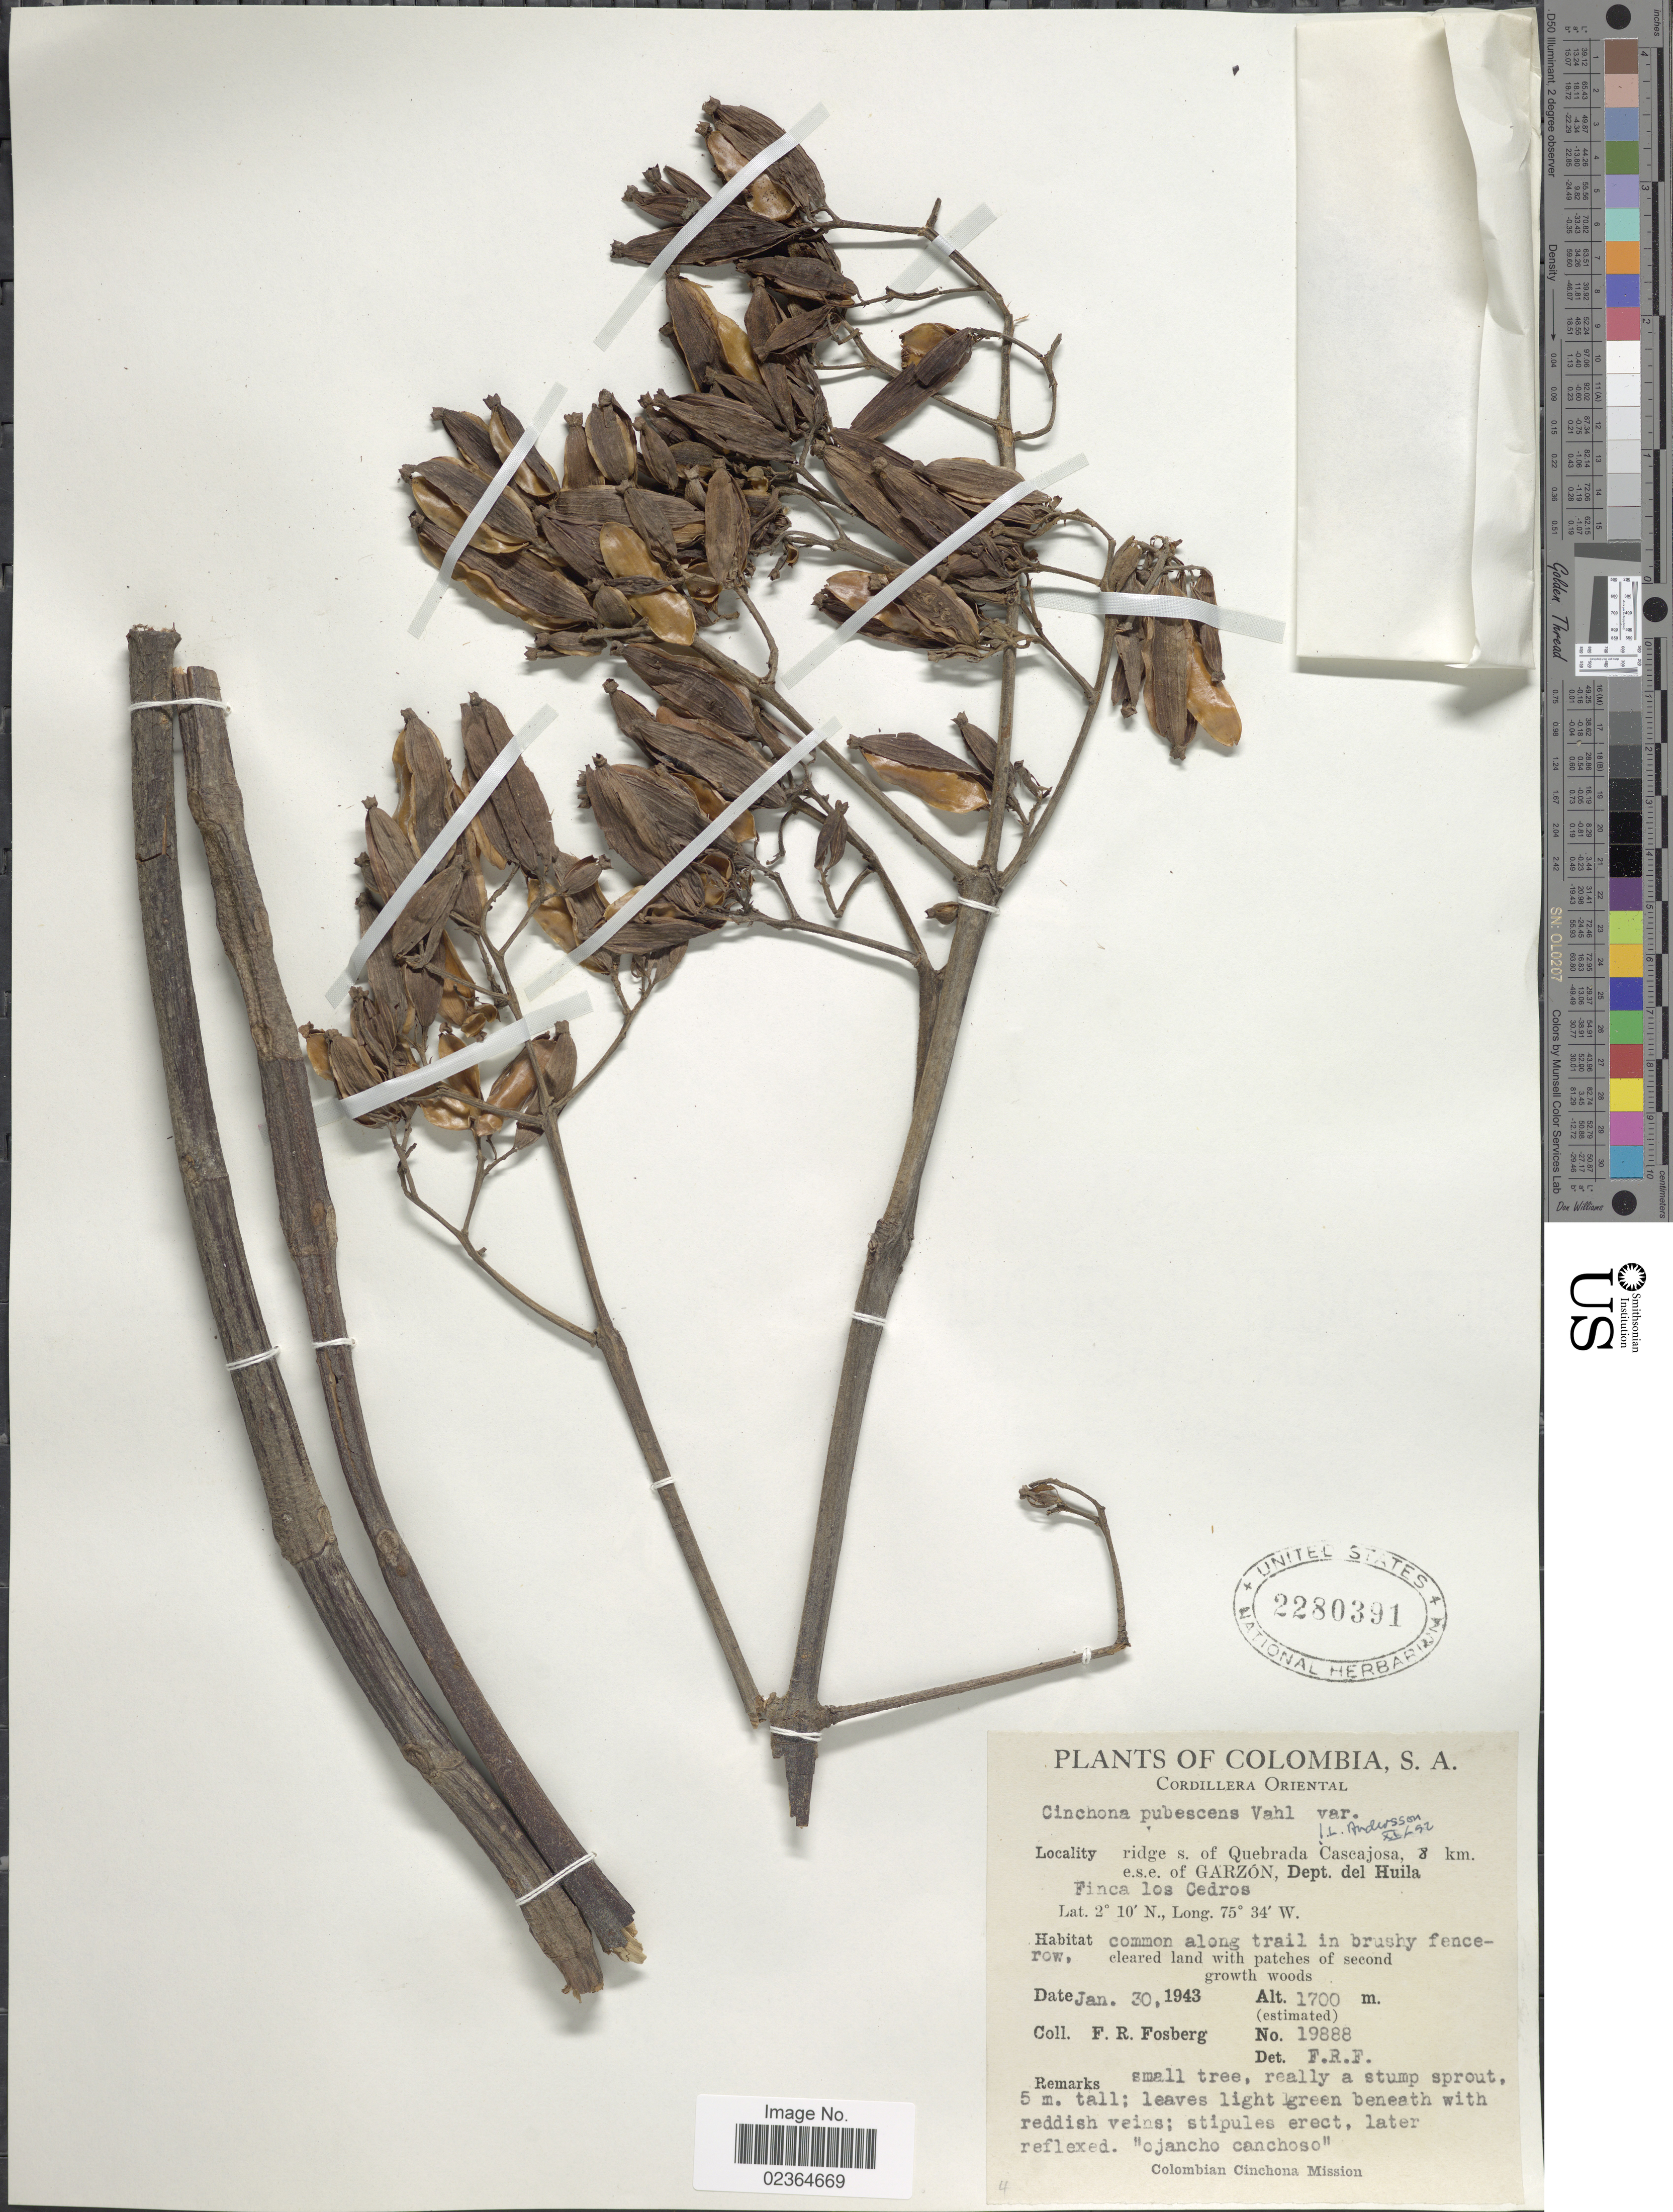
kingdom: Plantae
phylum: Tracheophyta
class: Magnoliopsida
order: Gentianales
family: Rubiaceae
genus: Cinchona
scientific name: Cinchona pubescens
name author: Vahl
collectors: F. R. Fosberg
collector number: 19888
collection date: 1943-01-30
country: Colombia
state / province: Huila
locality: Cordillera Oriental. ridge s. of Quebrada Cascajosa, 8 km. e.s.e. of Garzón, Finca los Cedros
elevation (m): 1700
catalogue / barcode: US 2280391